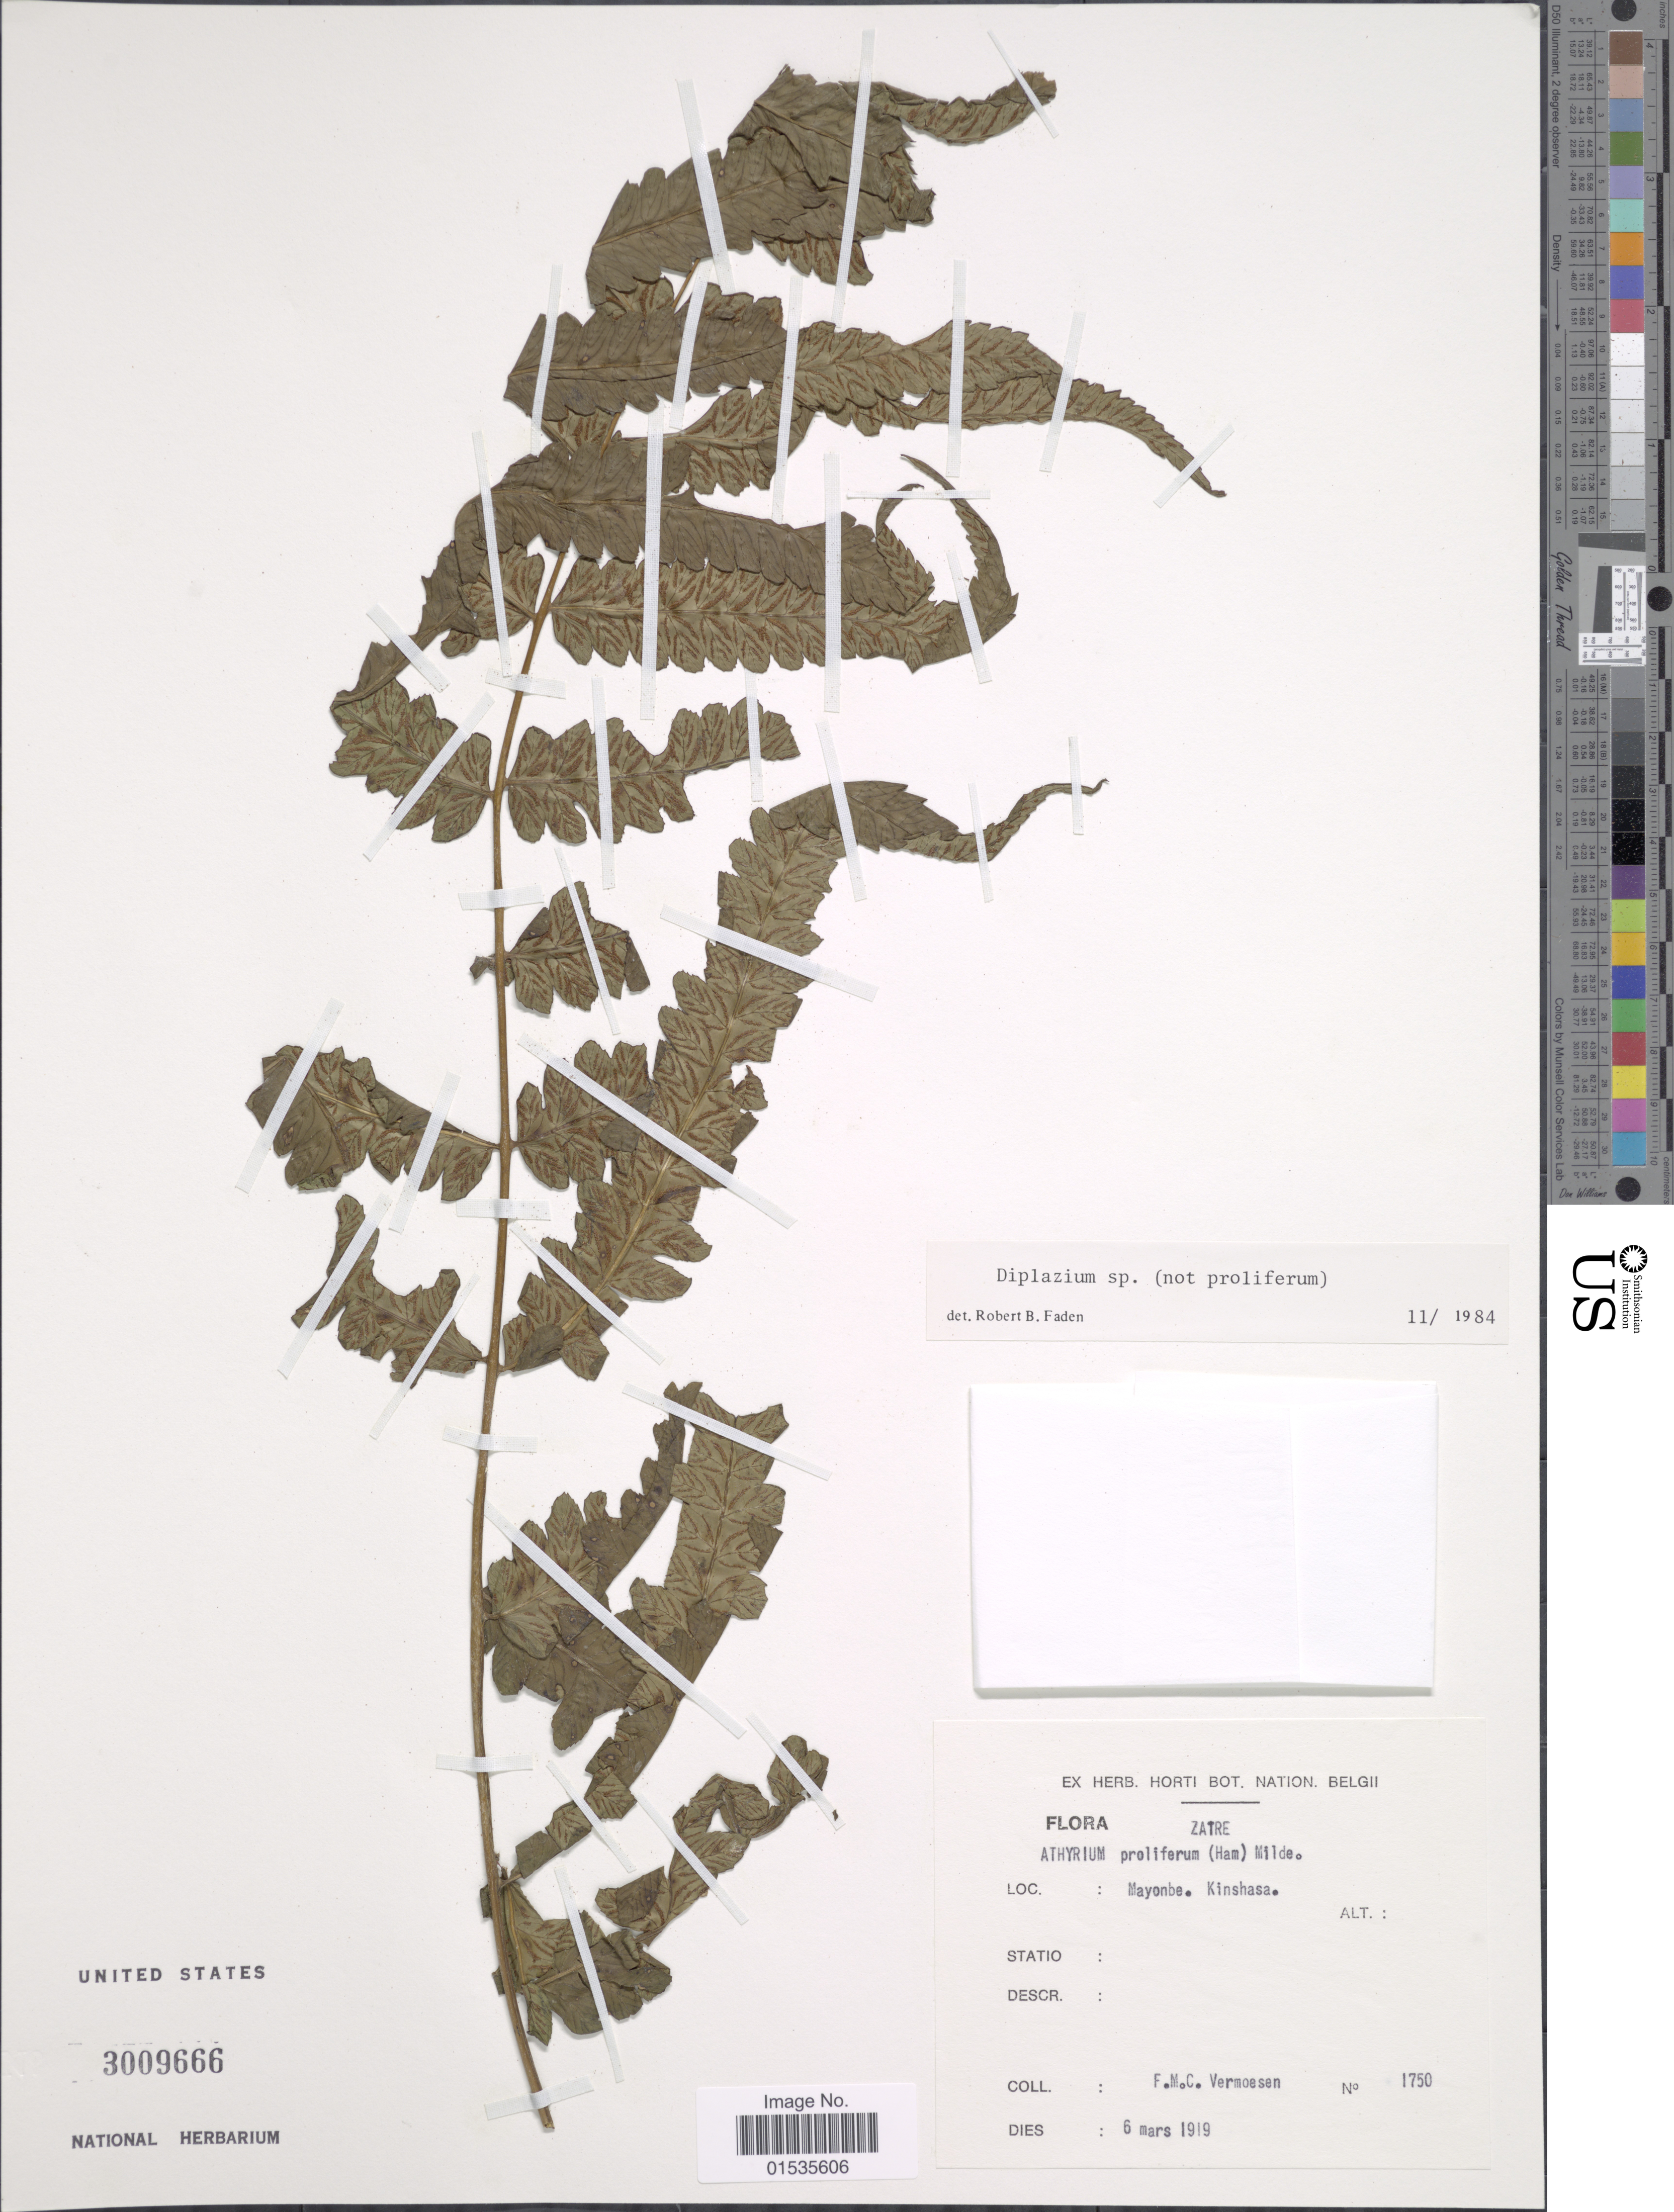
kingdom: Plantae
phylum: Tracheophyta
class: Polypodiopsida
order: Polypodiales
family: Athyriaceae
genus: Diplazium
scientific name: Diplazium sp.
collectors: C. Vermoesen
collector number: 1750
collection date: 1919-03-06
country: Congo, Democratic Republic of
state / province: Kinshasa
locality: Zatre, Mayonbe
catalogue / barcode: US 3009666